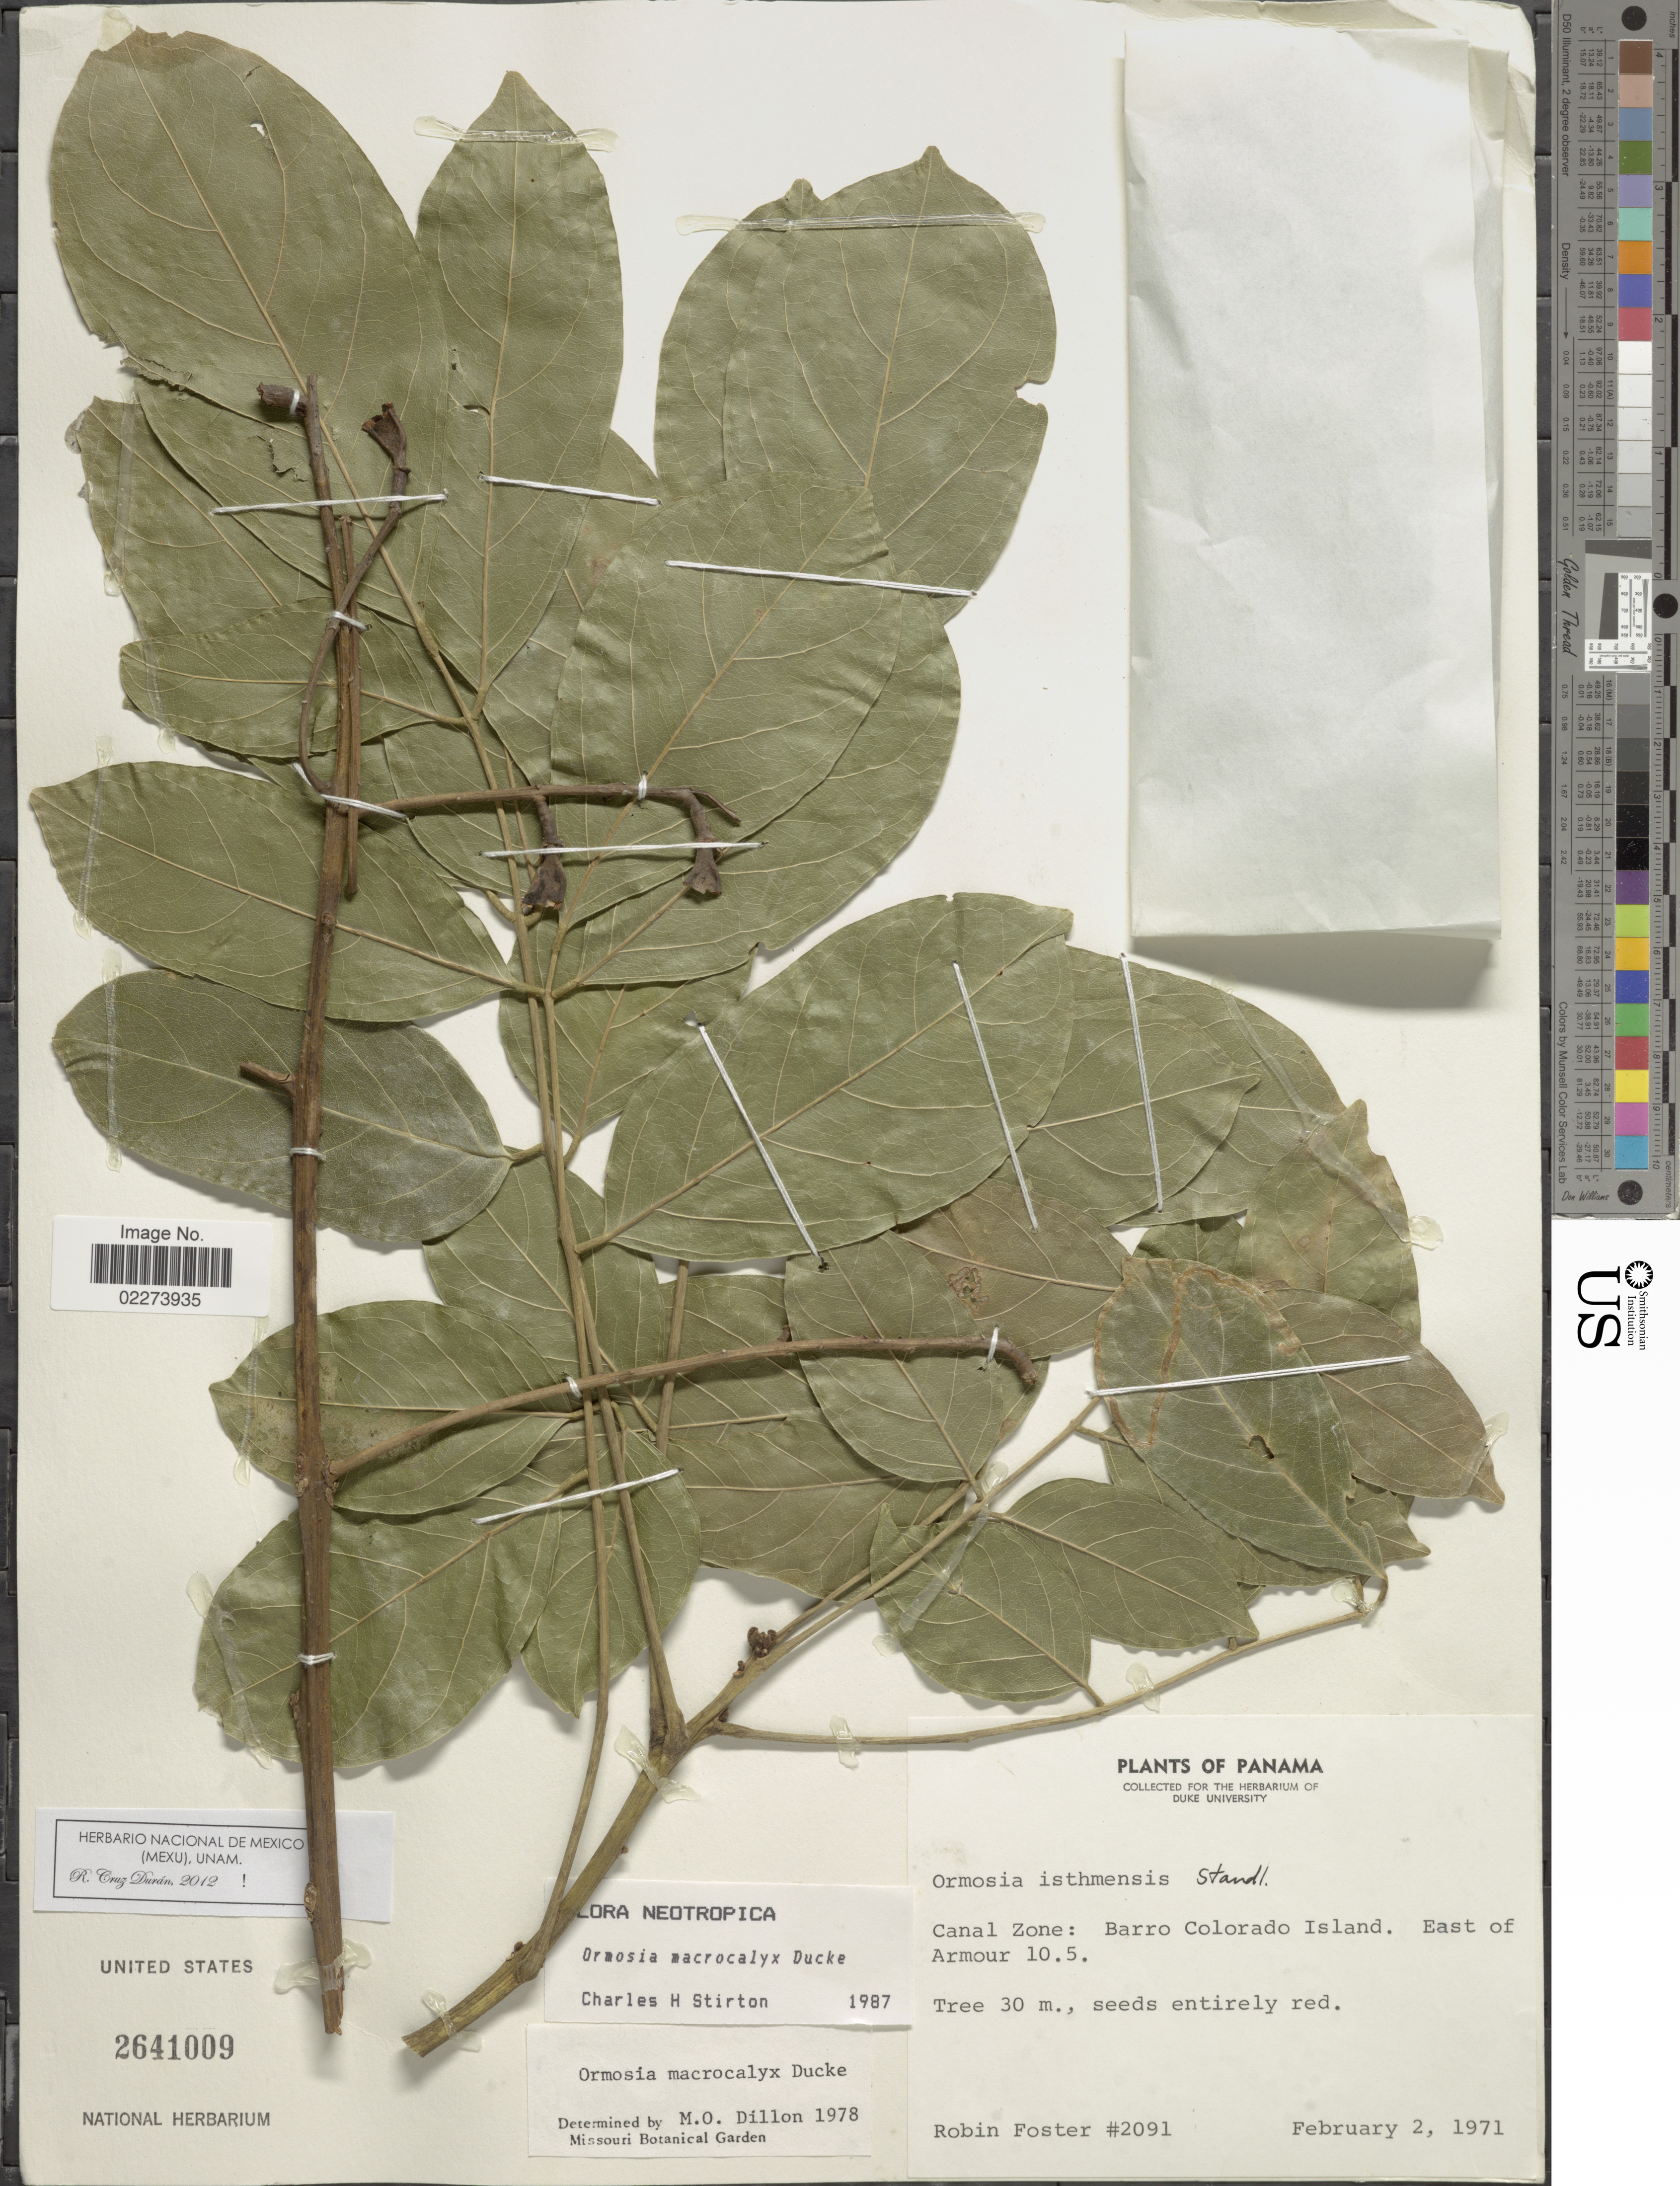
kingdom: Plantae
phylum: Tracheophyta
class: Magnoliopsida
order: Fabales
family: Fabaceae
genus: Ormosia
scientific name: Ormosia macrocalyx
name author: Ducke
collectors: R. B. Foster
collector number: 2091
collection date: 1971-02-02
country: Panama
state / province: Panamá Oeste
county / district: Canal Zone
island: Barro Colorado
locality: Canal Zone: Barro Colorado Island, East of Armour 10.5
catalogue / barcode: US 2641009